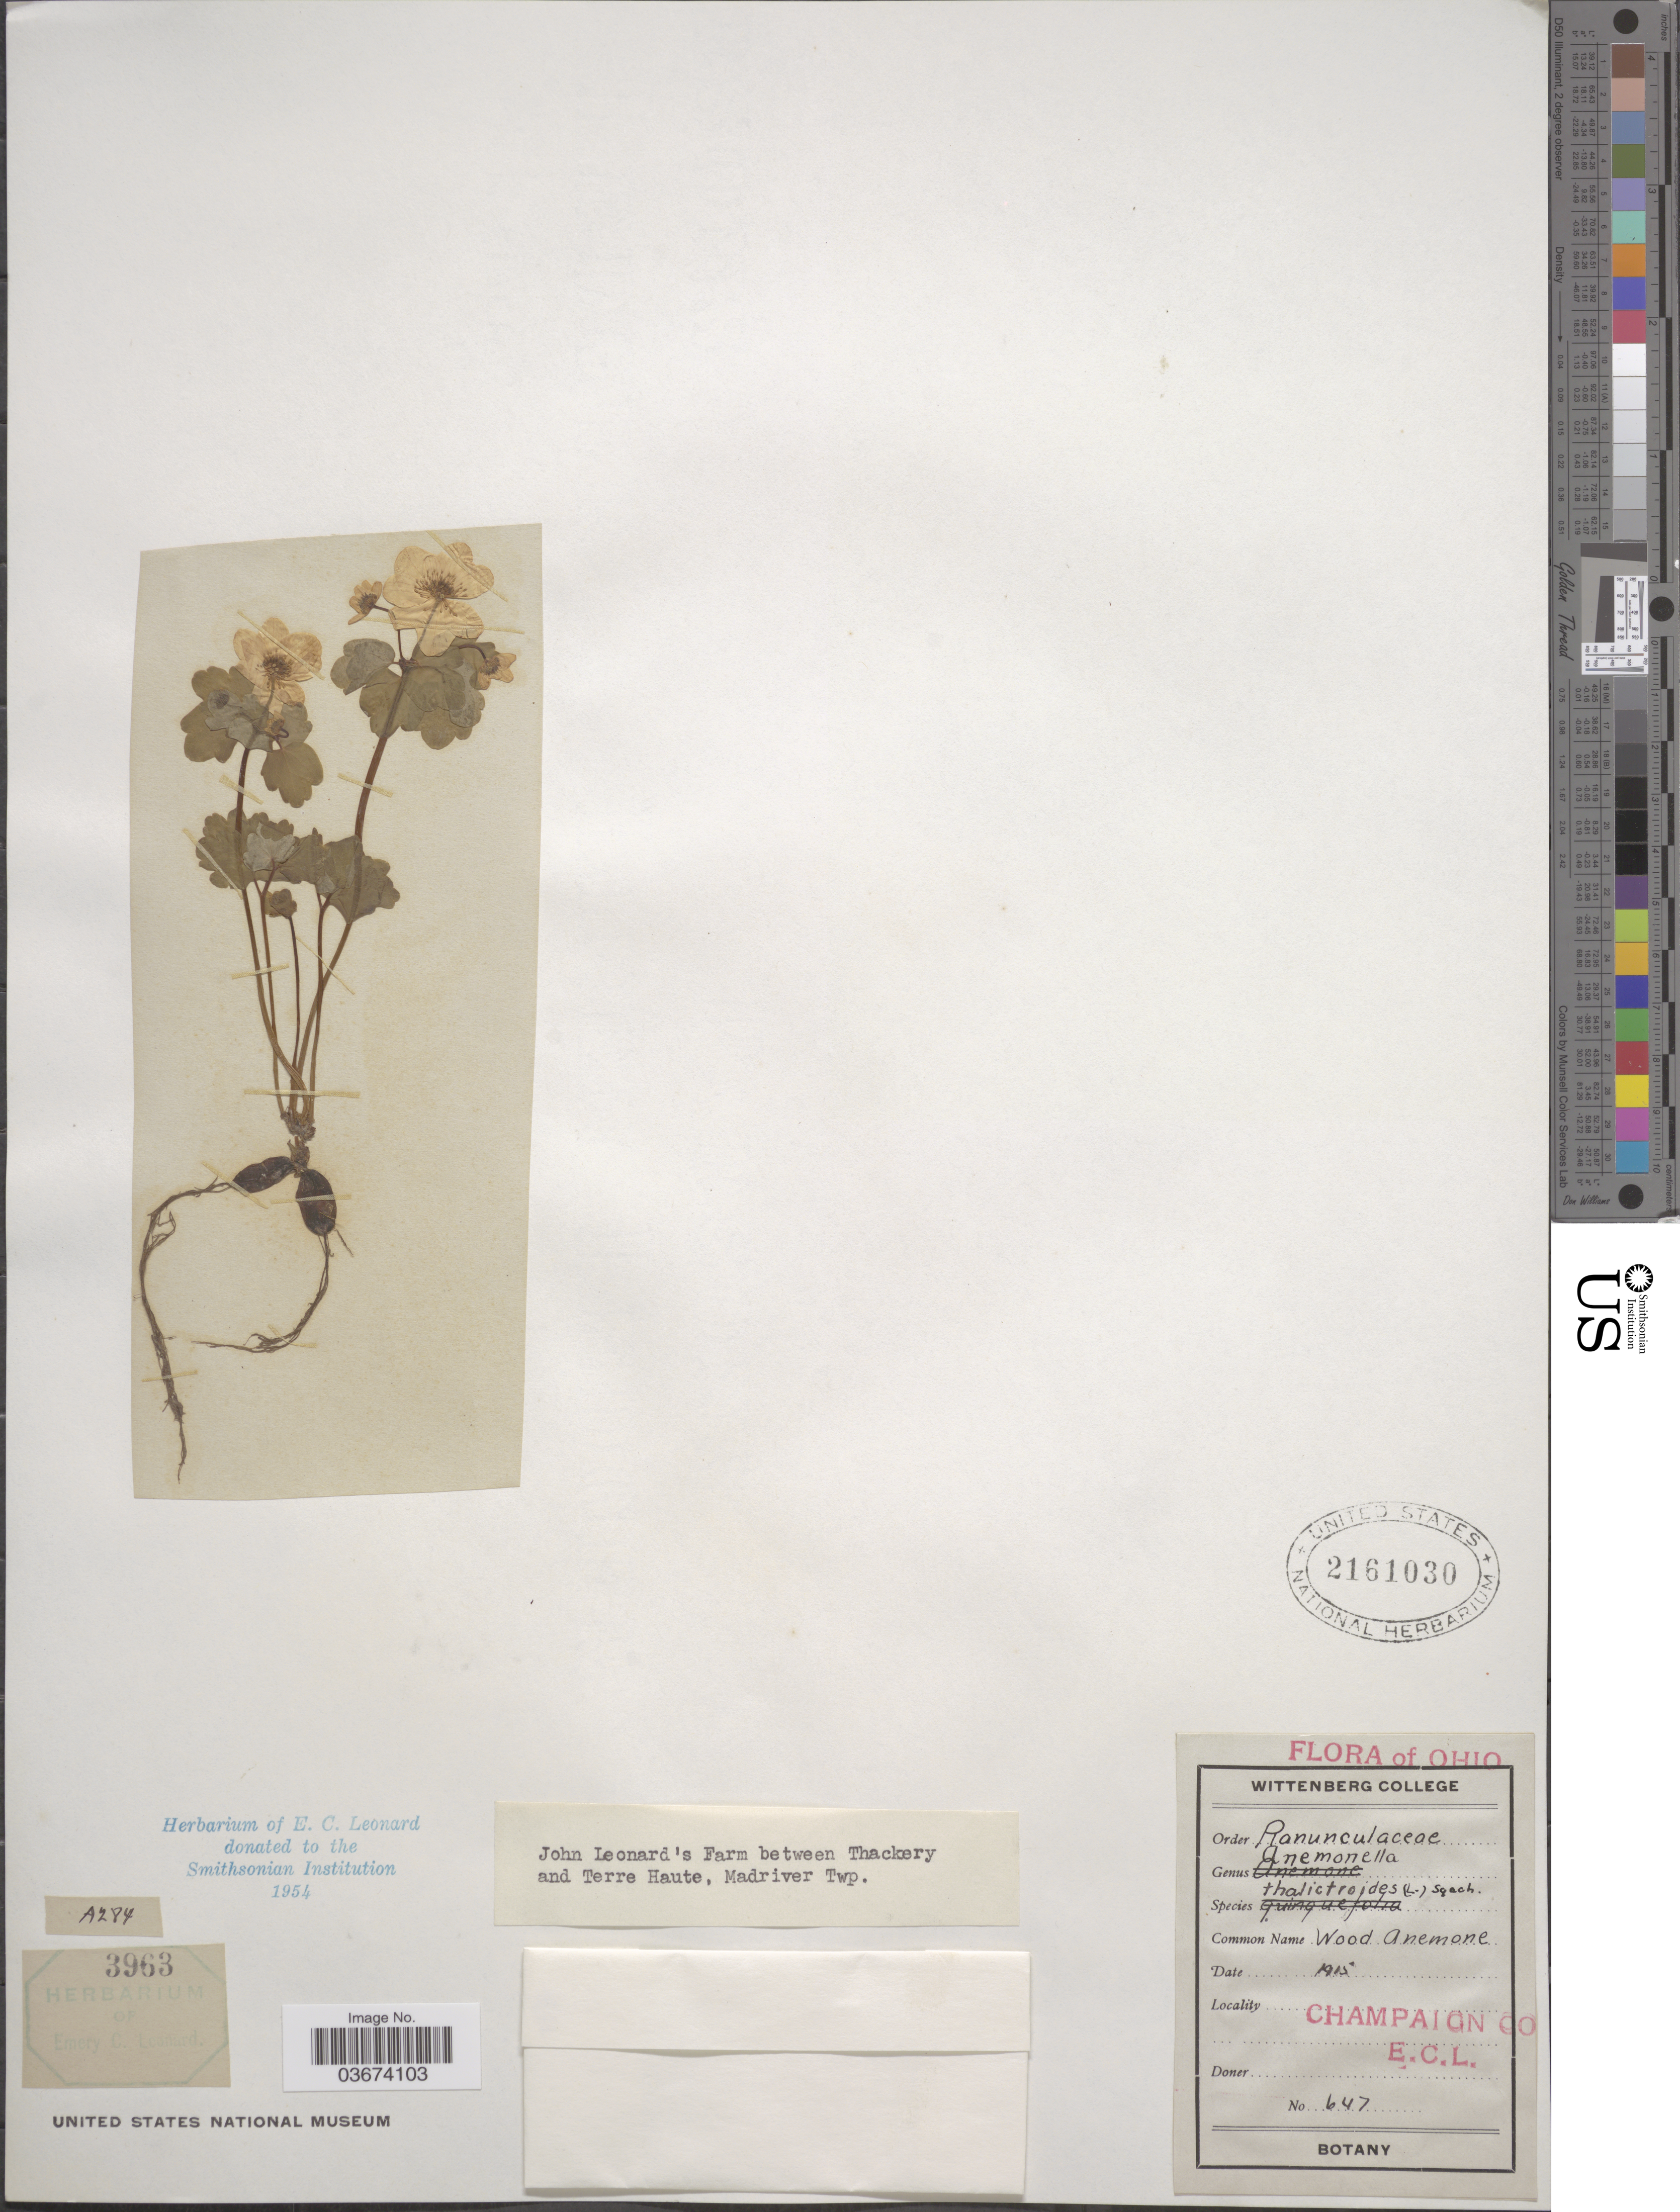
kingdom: Plantae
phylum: Tracheophyta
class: Magnoliopsida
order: Ranunculales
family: Ranunculaceae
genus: Thalictrum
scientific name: Thalictrum thalictroides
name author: (L.) A.J. Eames & B. Boivin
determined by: Strong, M. T., (US), Smithsonian Institution - National Museum of Natural History (UNITED STATES)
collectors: E. C. Leonard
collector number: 647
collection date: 1915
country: United States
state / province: Ohio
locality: John Leonard's Farm between Thackery and Terre Haute, Madriver Twp. Champaign Co.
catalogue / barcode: US 2161030